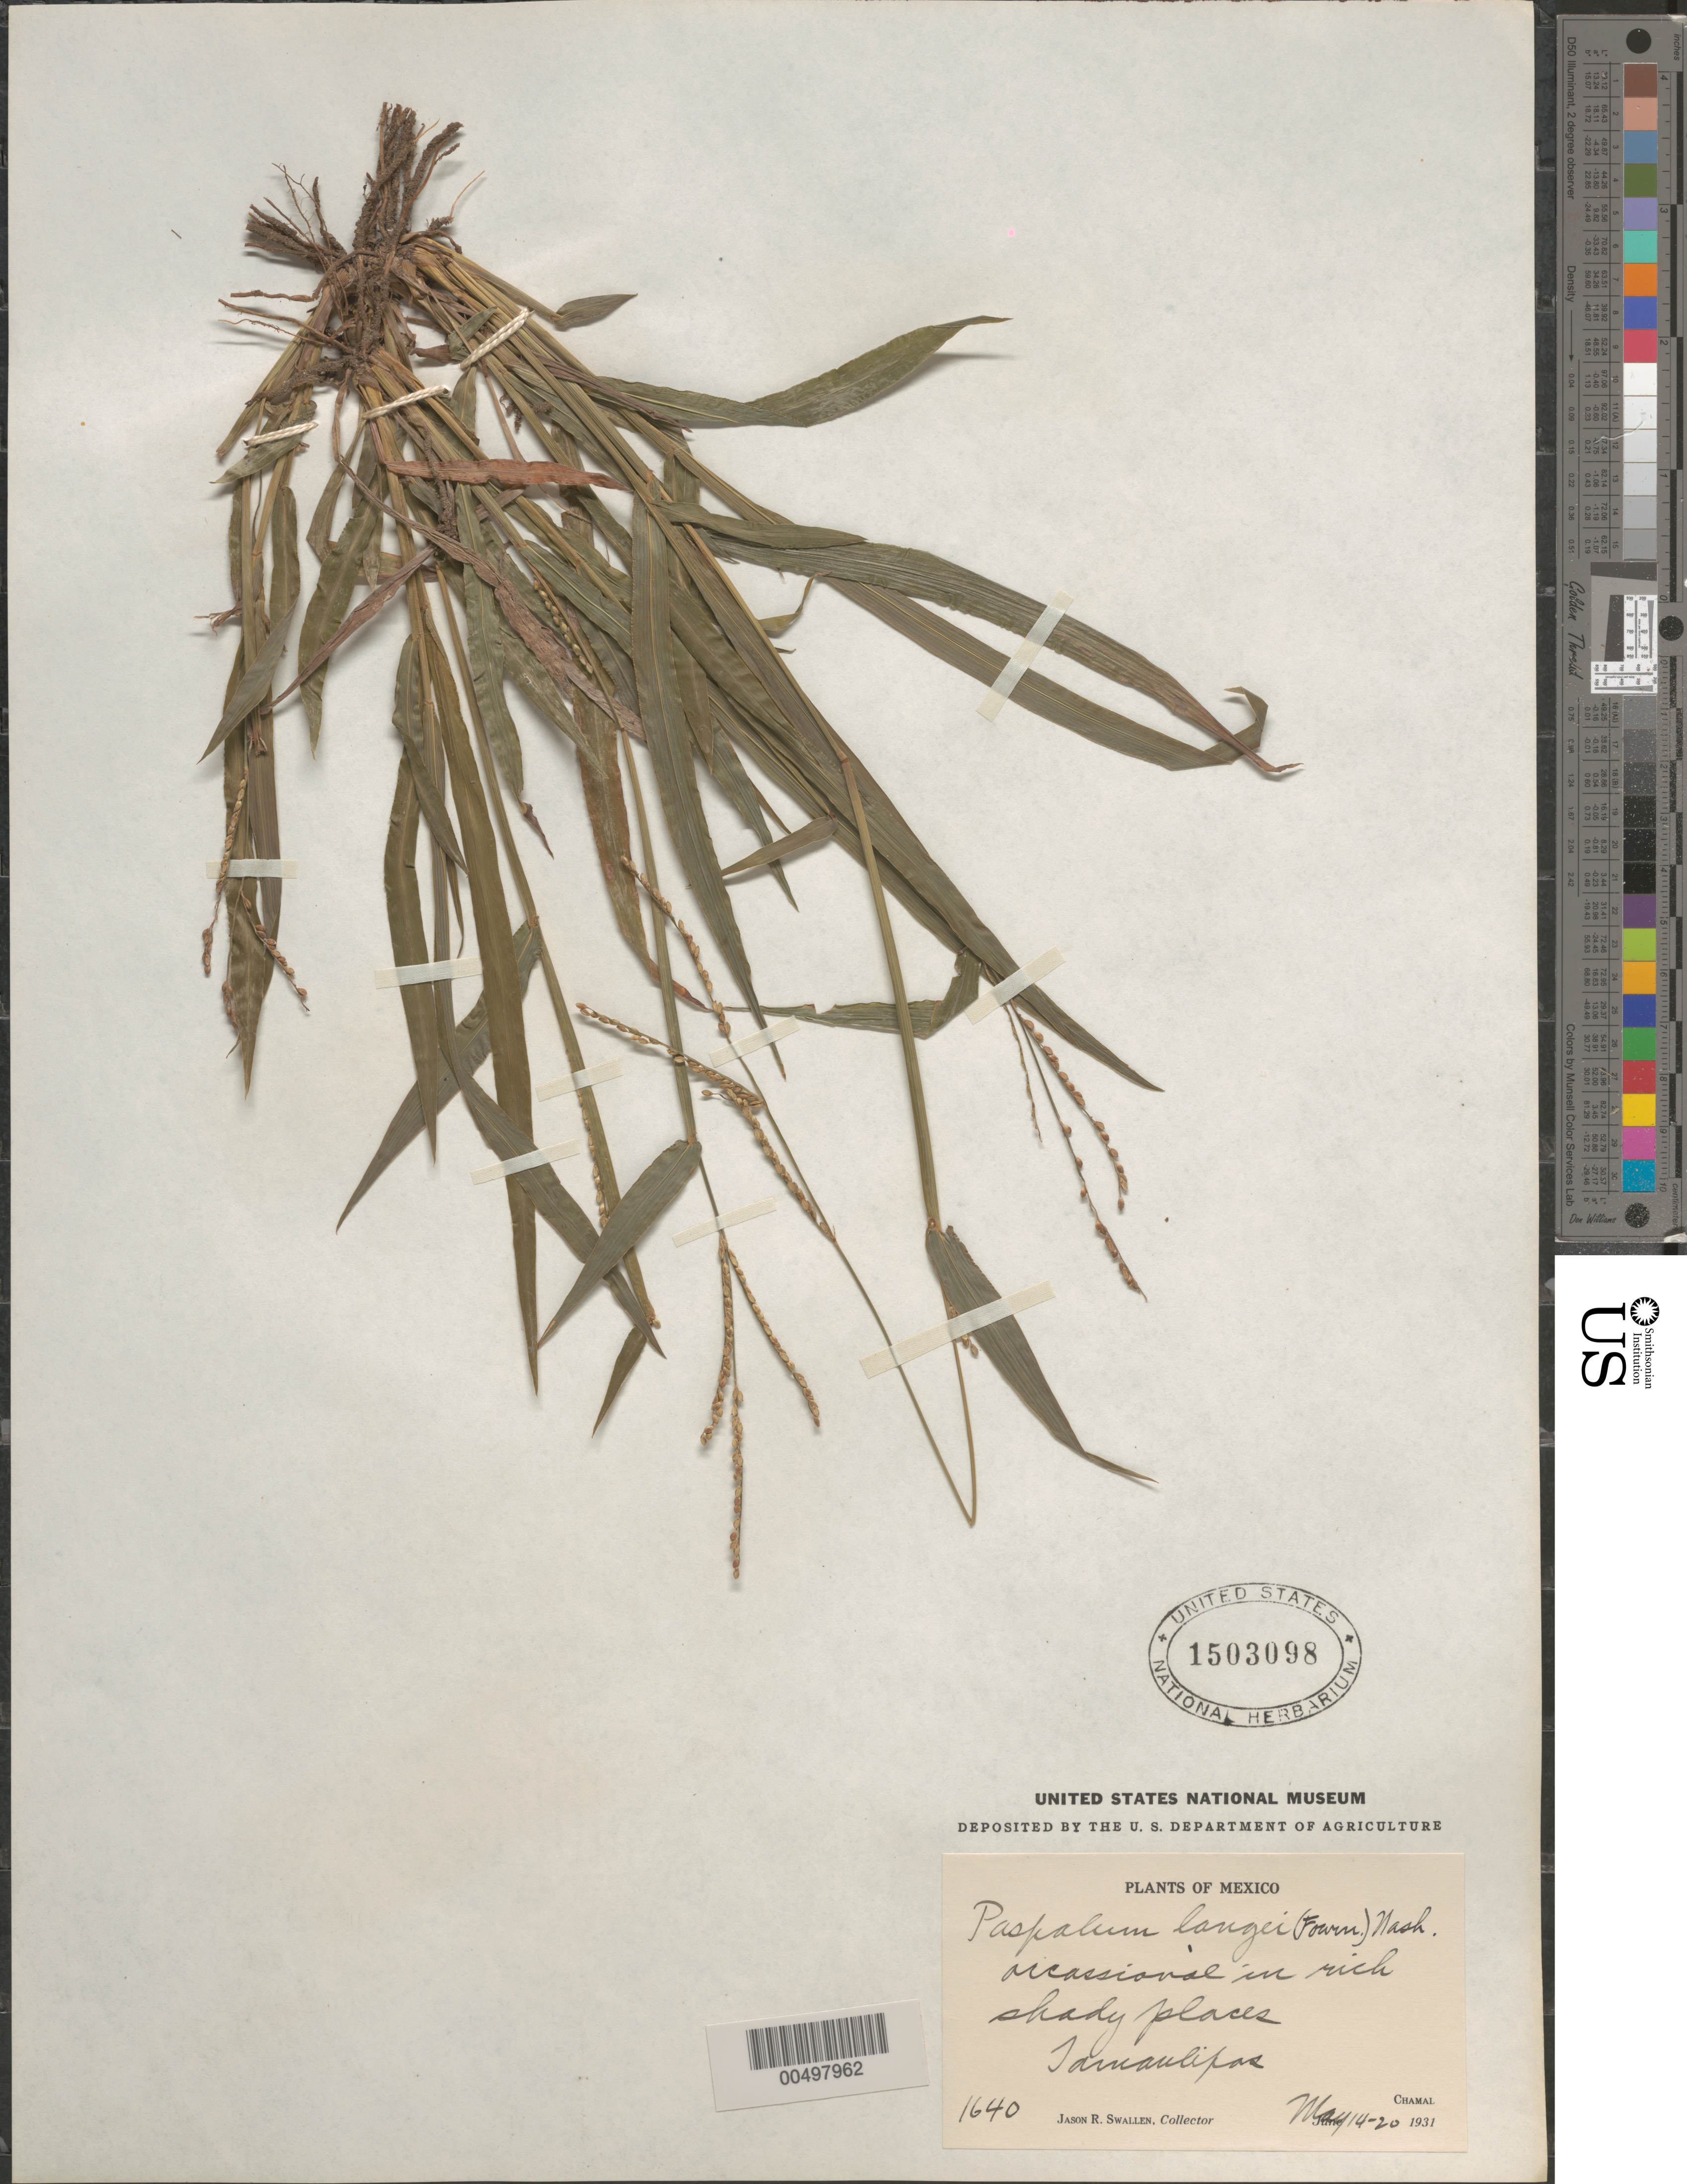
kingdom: Plantae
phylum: Tracheophyta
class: Liliopsida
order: Poales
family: Poaceae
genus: Paspalum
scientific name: Paspalum langei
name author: (E. Fourn.) Nash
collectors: J. R. Swallen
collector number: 1640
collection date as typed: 14 May 1931 to 20 May 1931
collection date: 1931-05-14/1931-05-20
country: Mexico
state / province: Tamaulipas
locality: Chamal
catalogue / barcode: US 1503098